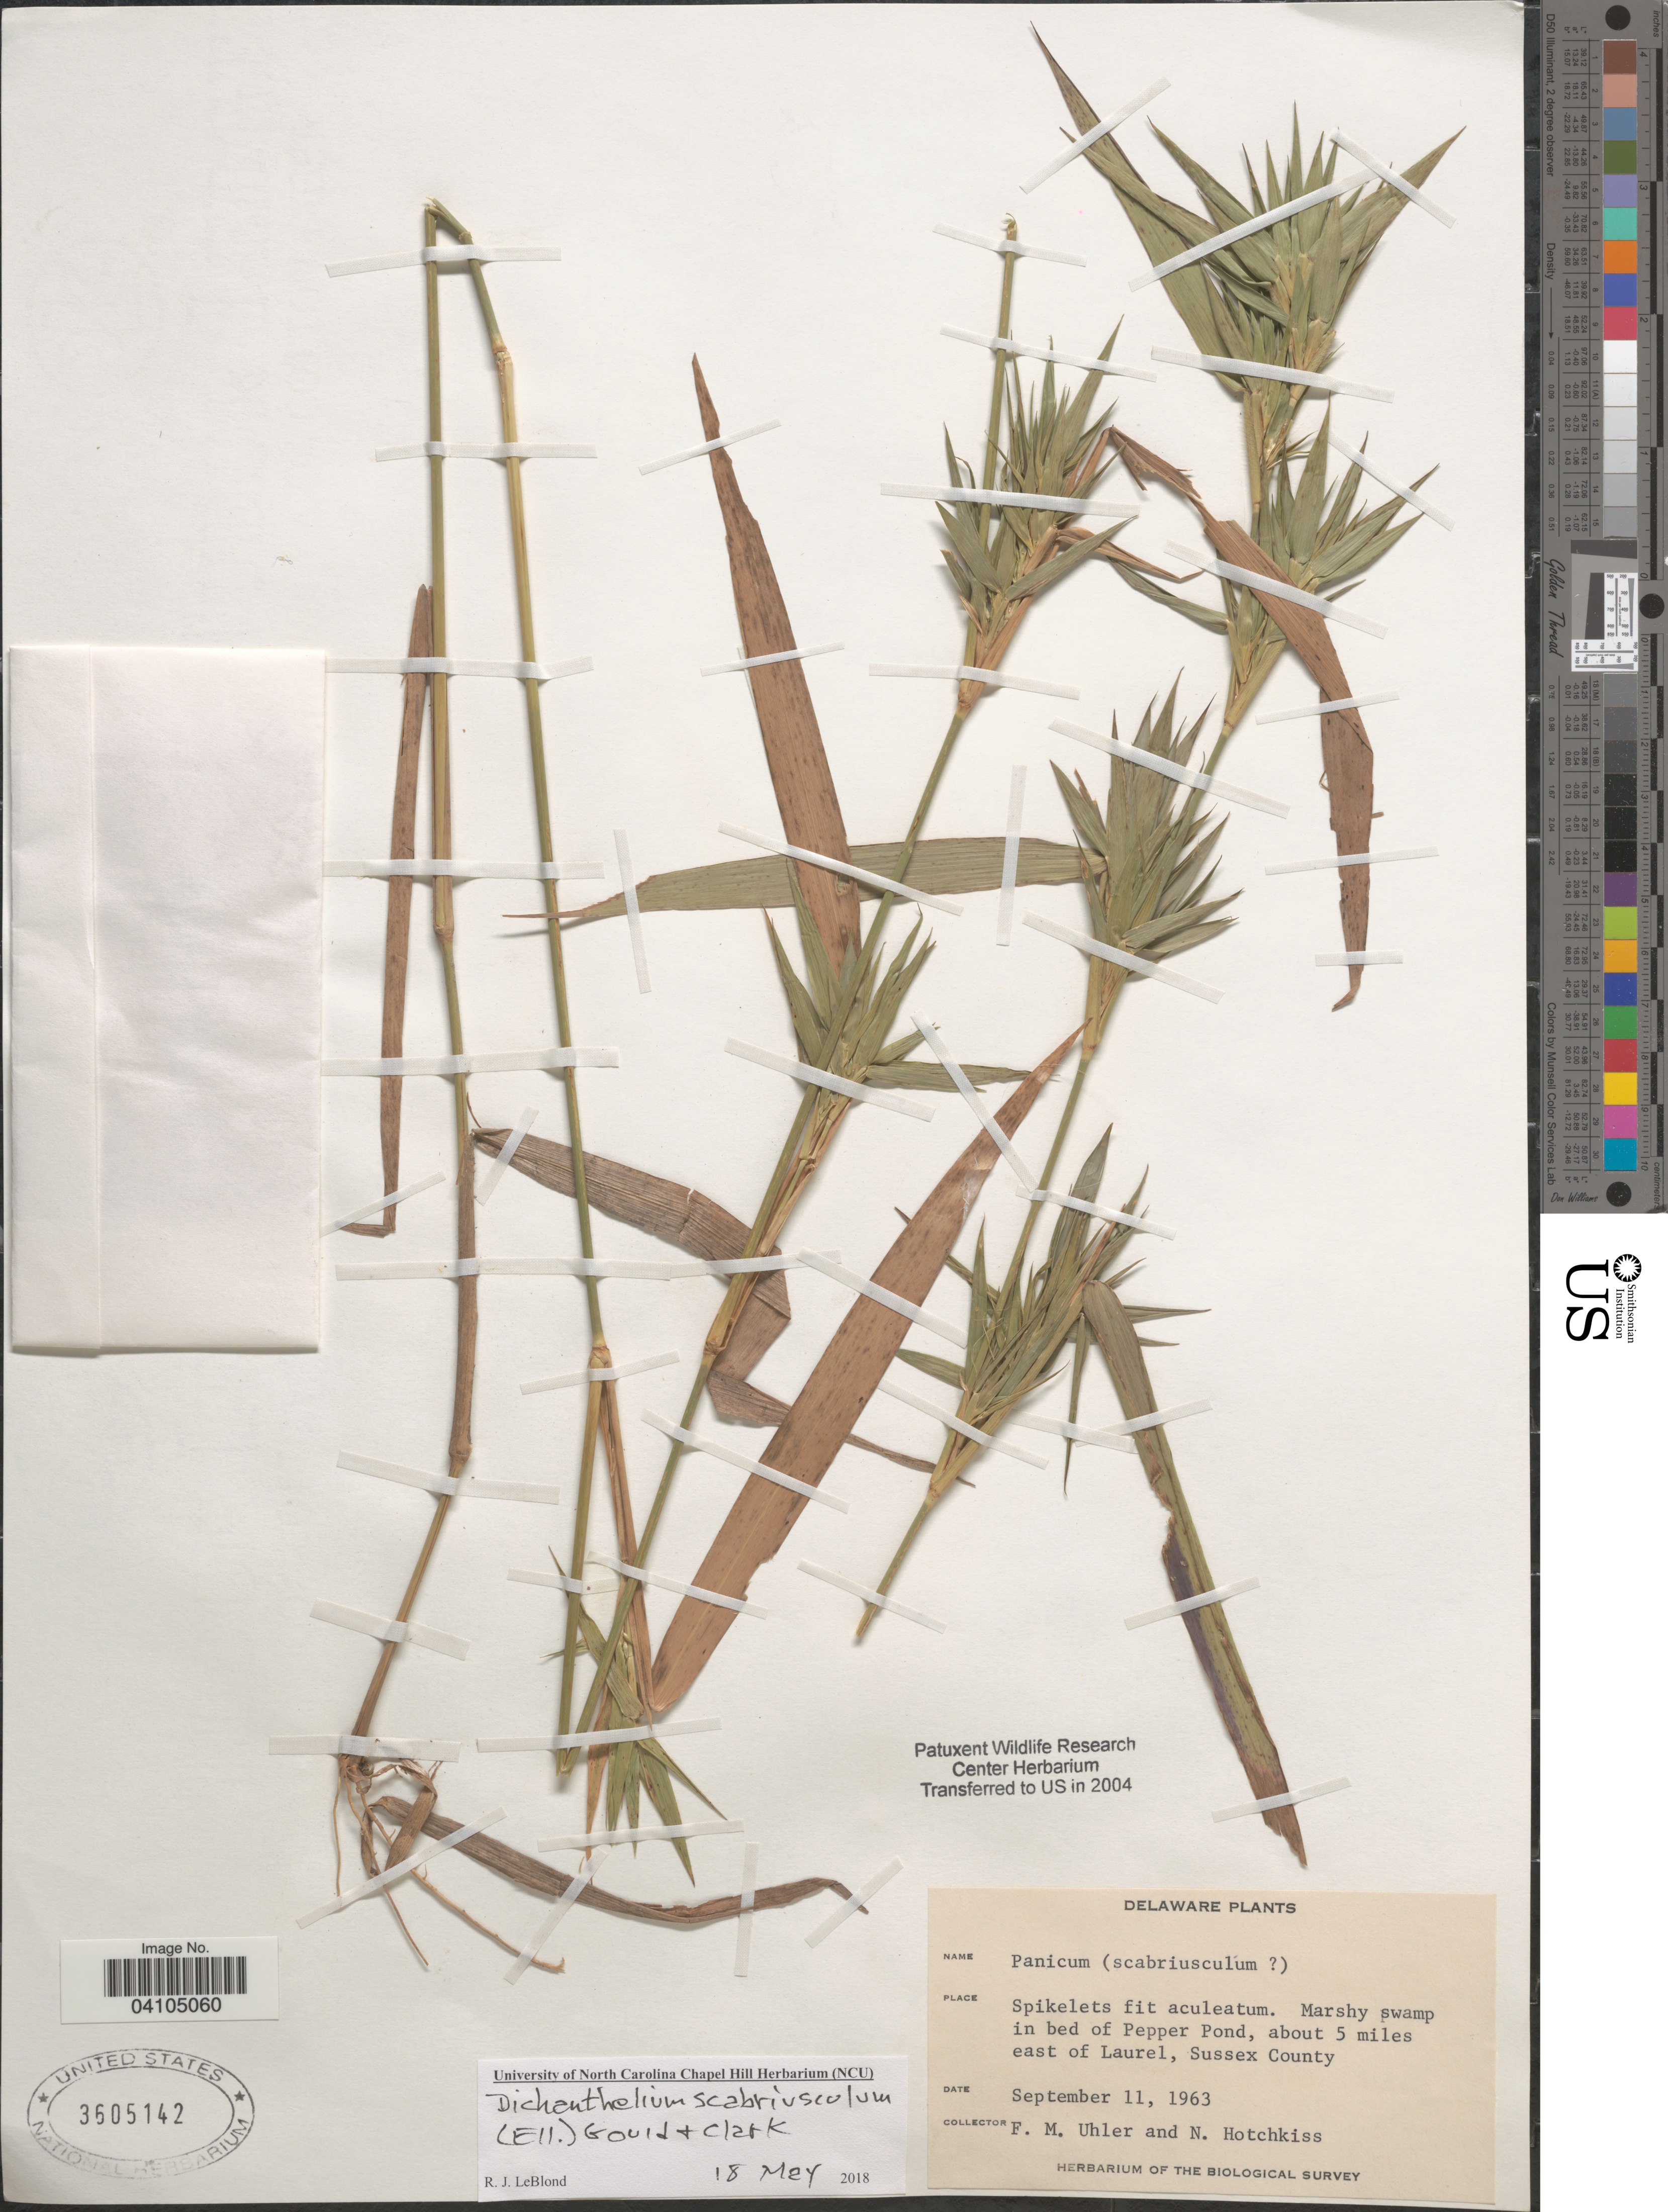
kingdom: Plantae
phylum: Tracheophyta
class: Liliopsida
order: Poales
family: Poaceae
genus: Dichanthelium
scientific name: Dichanthelium scabriusculum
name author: (Elliott) Gould & C.A. Clark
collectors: F. M. Uhler & N. Hotchkiss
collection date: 1963-09-11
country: United States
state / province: Delaware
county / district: Sussex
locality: In bed of Pepper Pond, about 5 miles east of Laurel, Sussex County. The Biological Survey.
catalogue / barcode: US 3605142